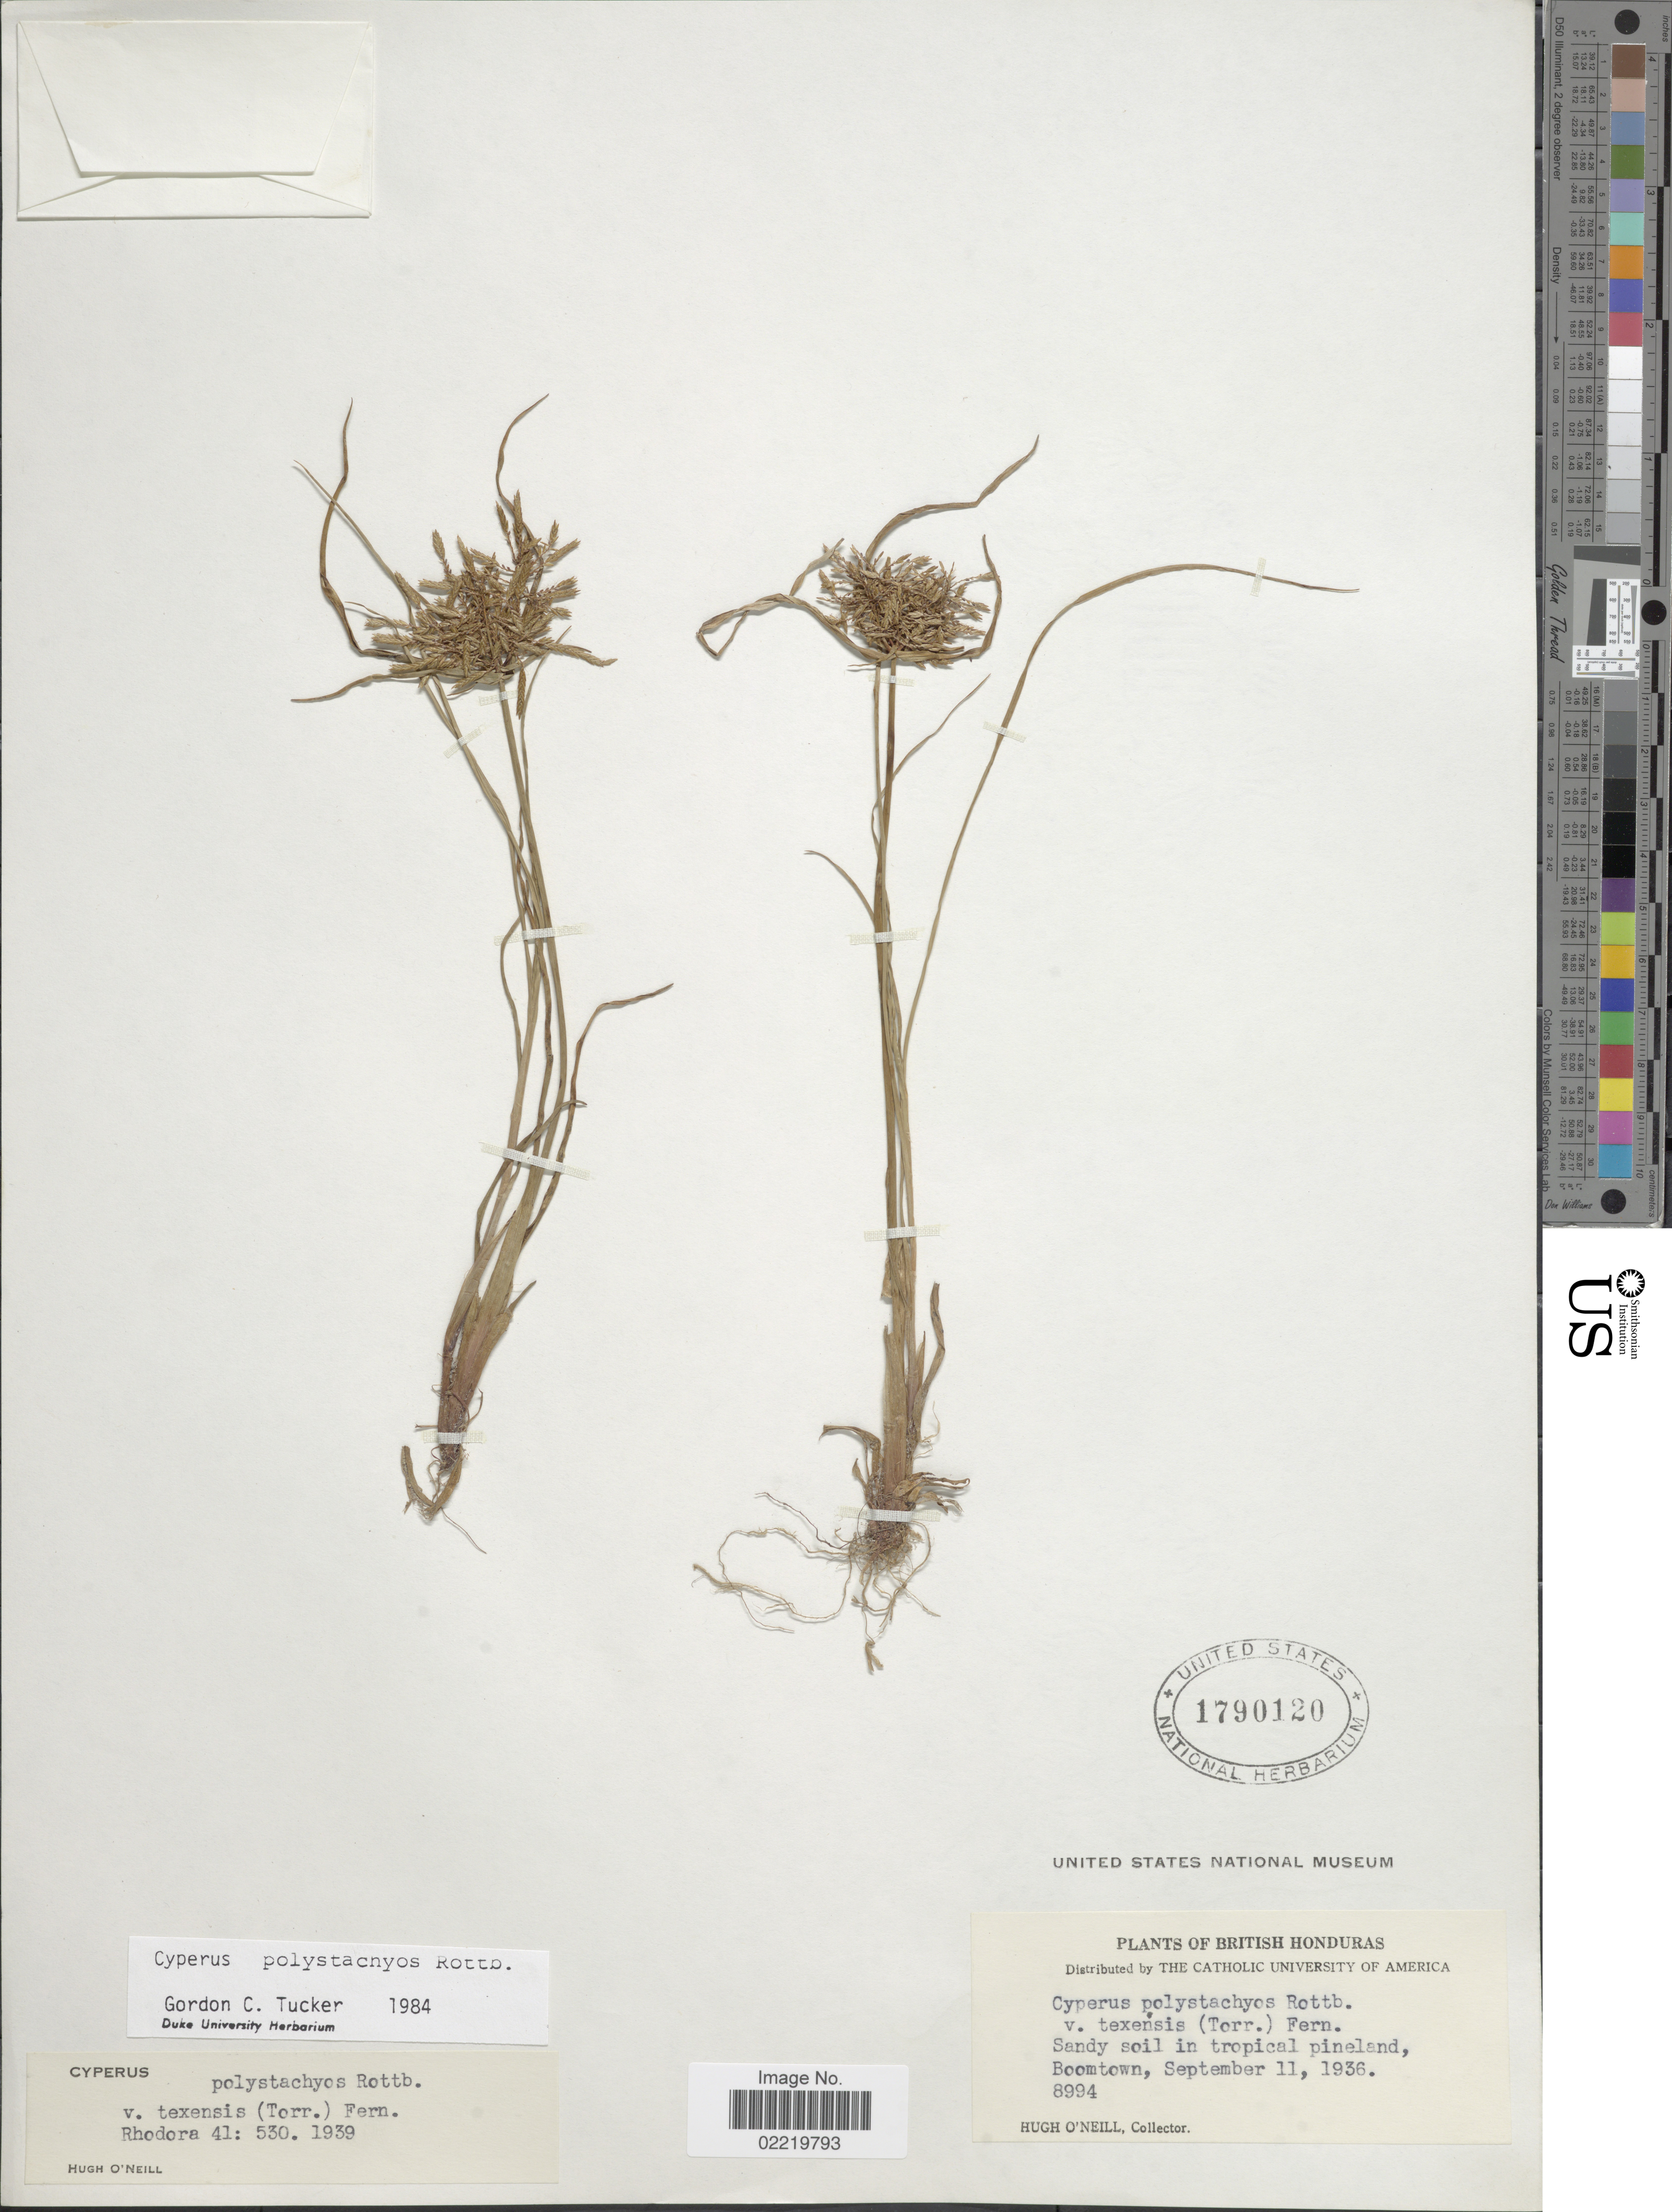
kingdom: Plantae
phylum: Tracheophyta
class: Liliopsida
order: Poales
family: Cyperaceae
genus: Cyperus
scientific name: Cyperus polystachyos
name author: Rottb.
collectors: H. O'Neill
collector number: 8994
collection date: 1936-09-11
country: Belize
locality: Sandy soil in tropical pineland, Boomtown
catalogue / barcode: US 1790120